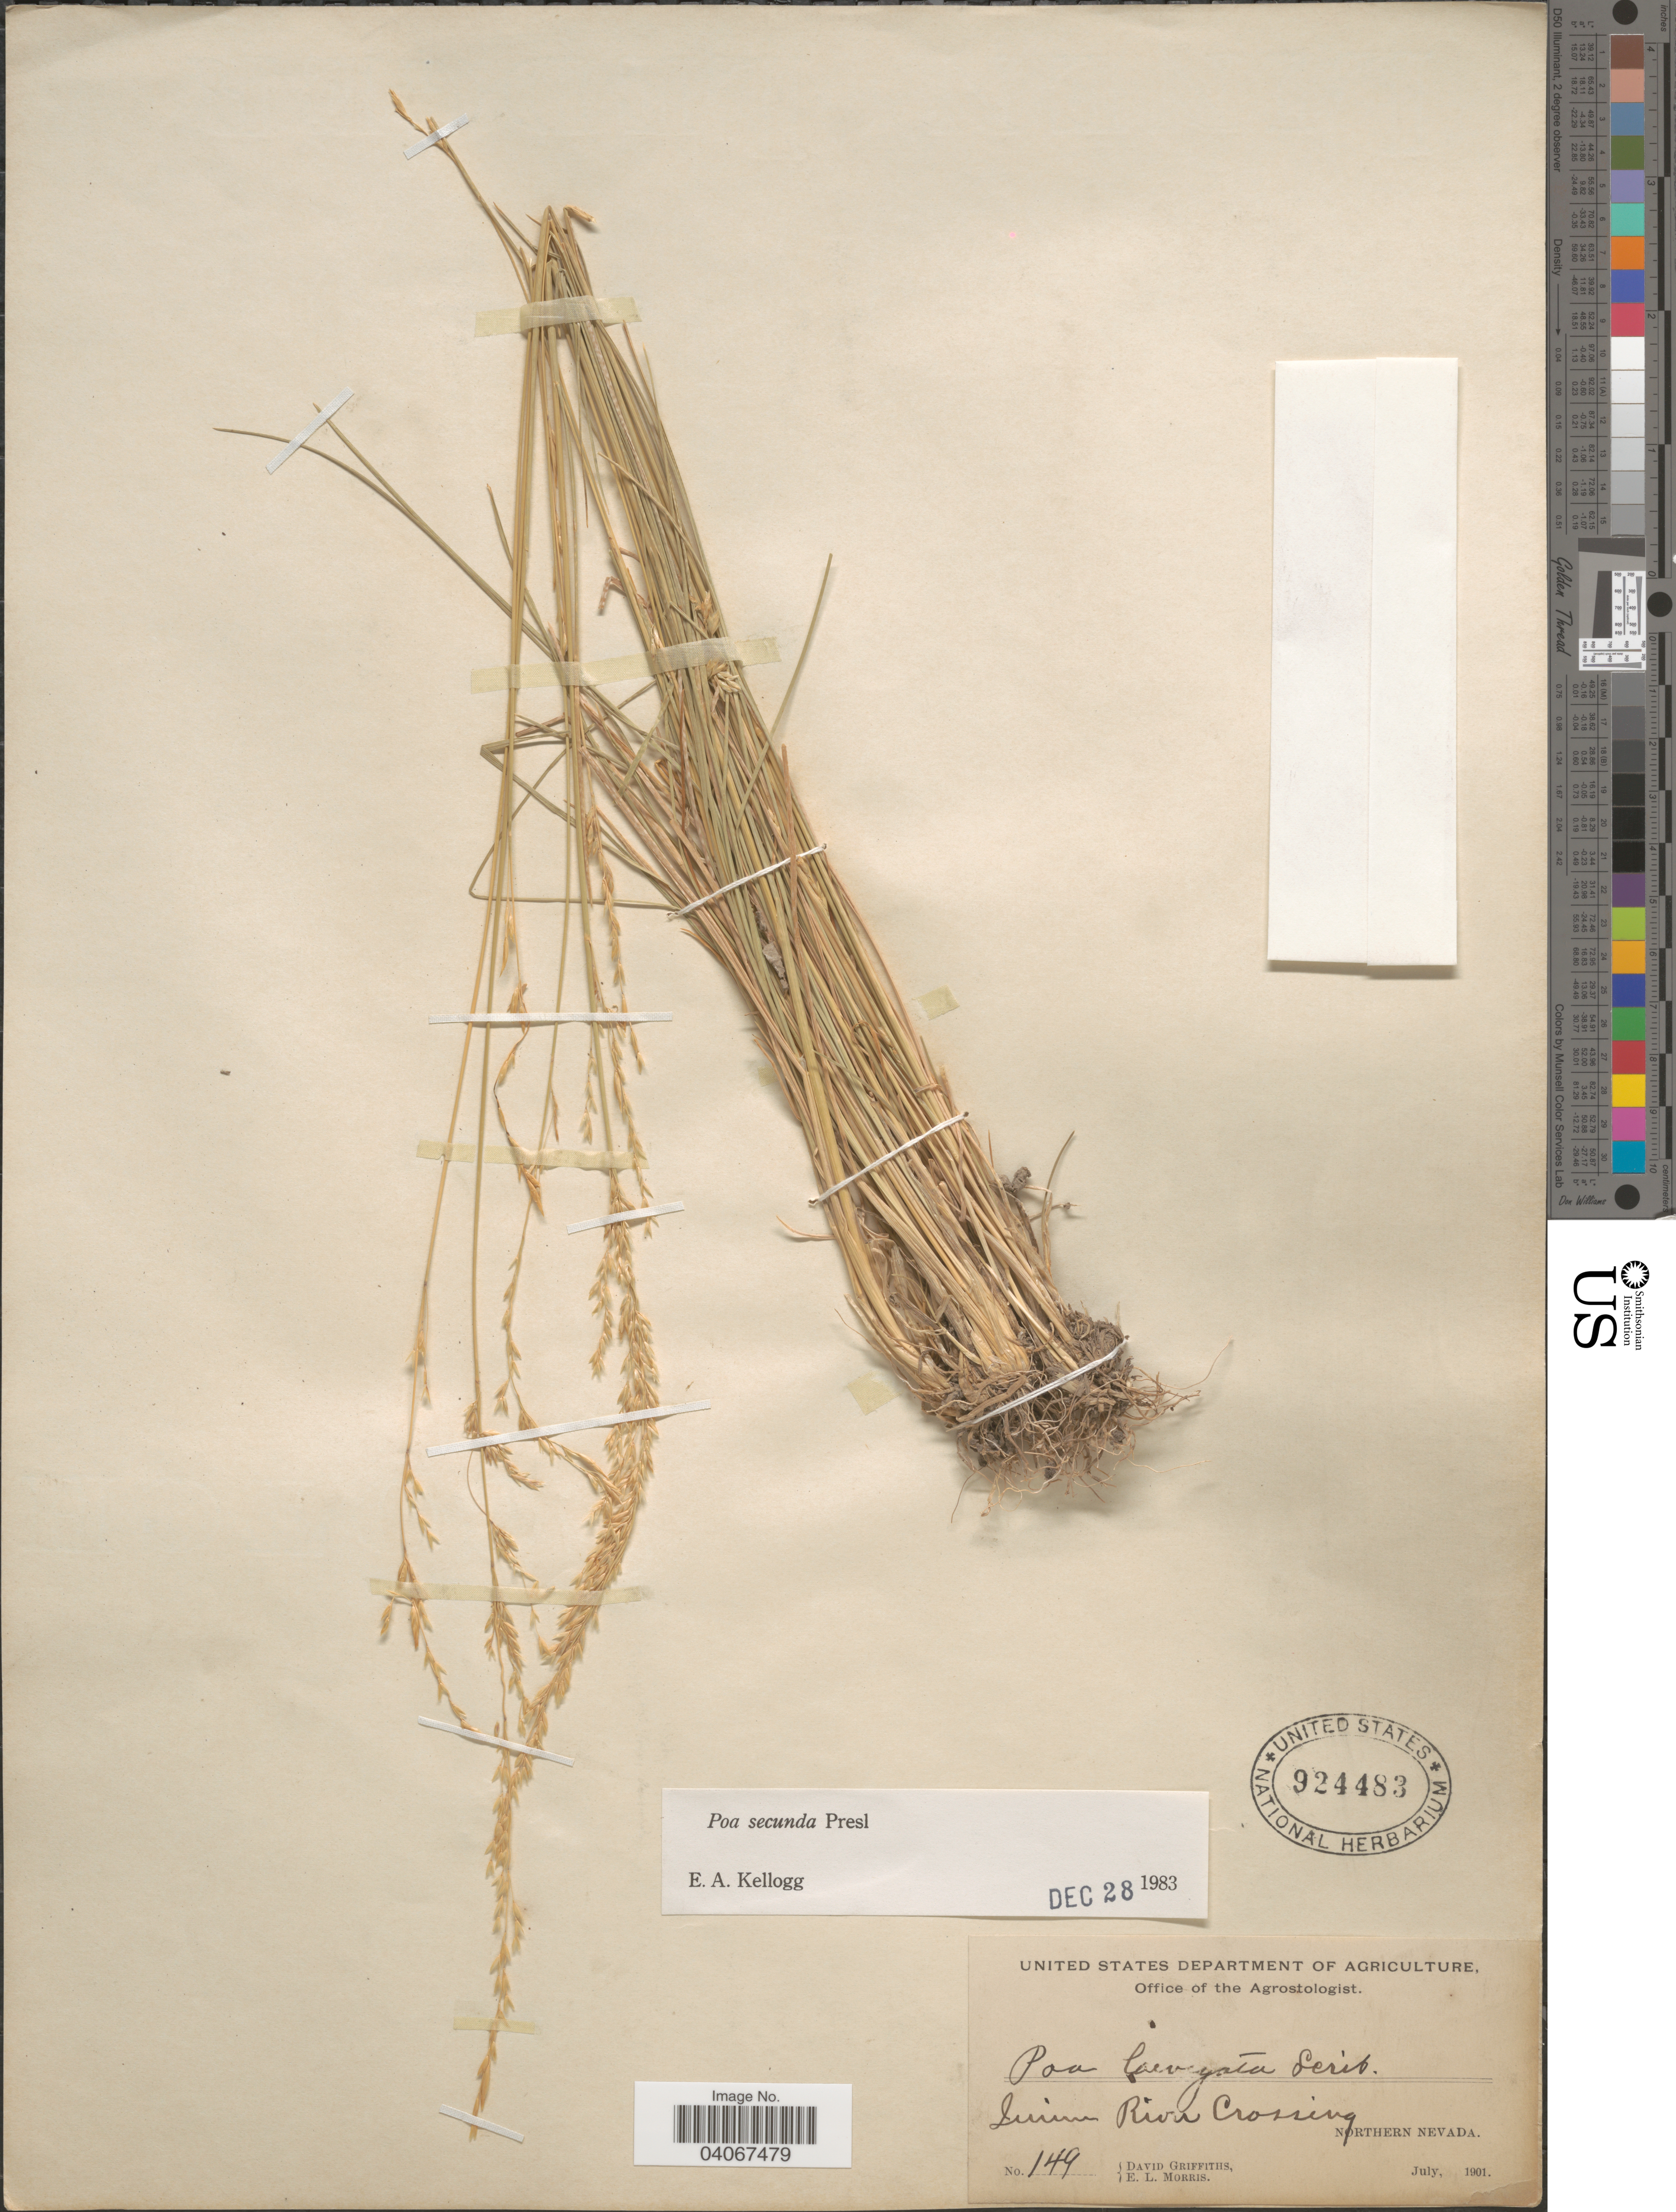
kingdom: Plantae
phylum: Tracheophyta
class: Liliopsida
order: Poales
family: Poaceae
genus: Poa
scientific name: Poa secunda subsp. secunda var. secunda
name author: J. Presl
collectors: D. Griffiths & E. Morris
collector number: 149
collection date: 1901-07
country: United States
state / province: Nevada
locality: Quinn River Crossing. Northern Nevada.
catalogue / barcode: US 924483